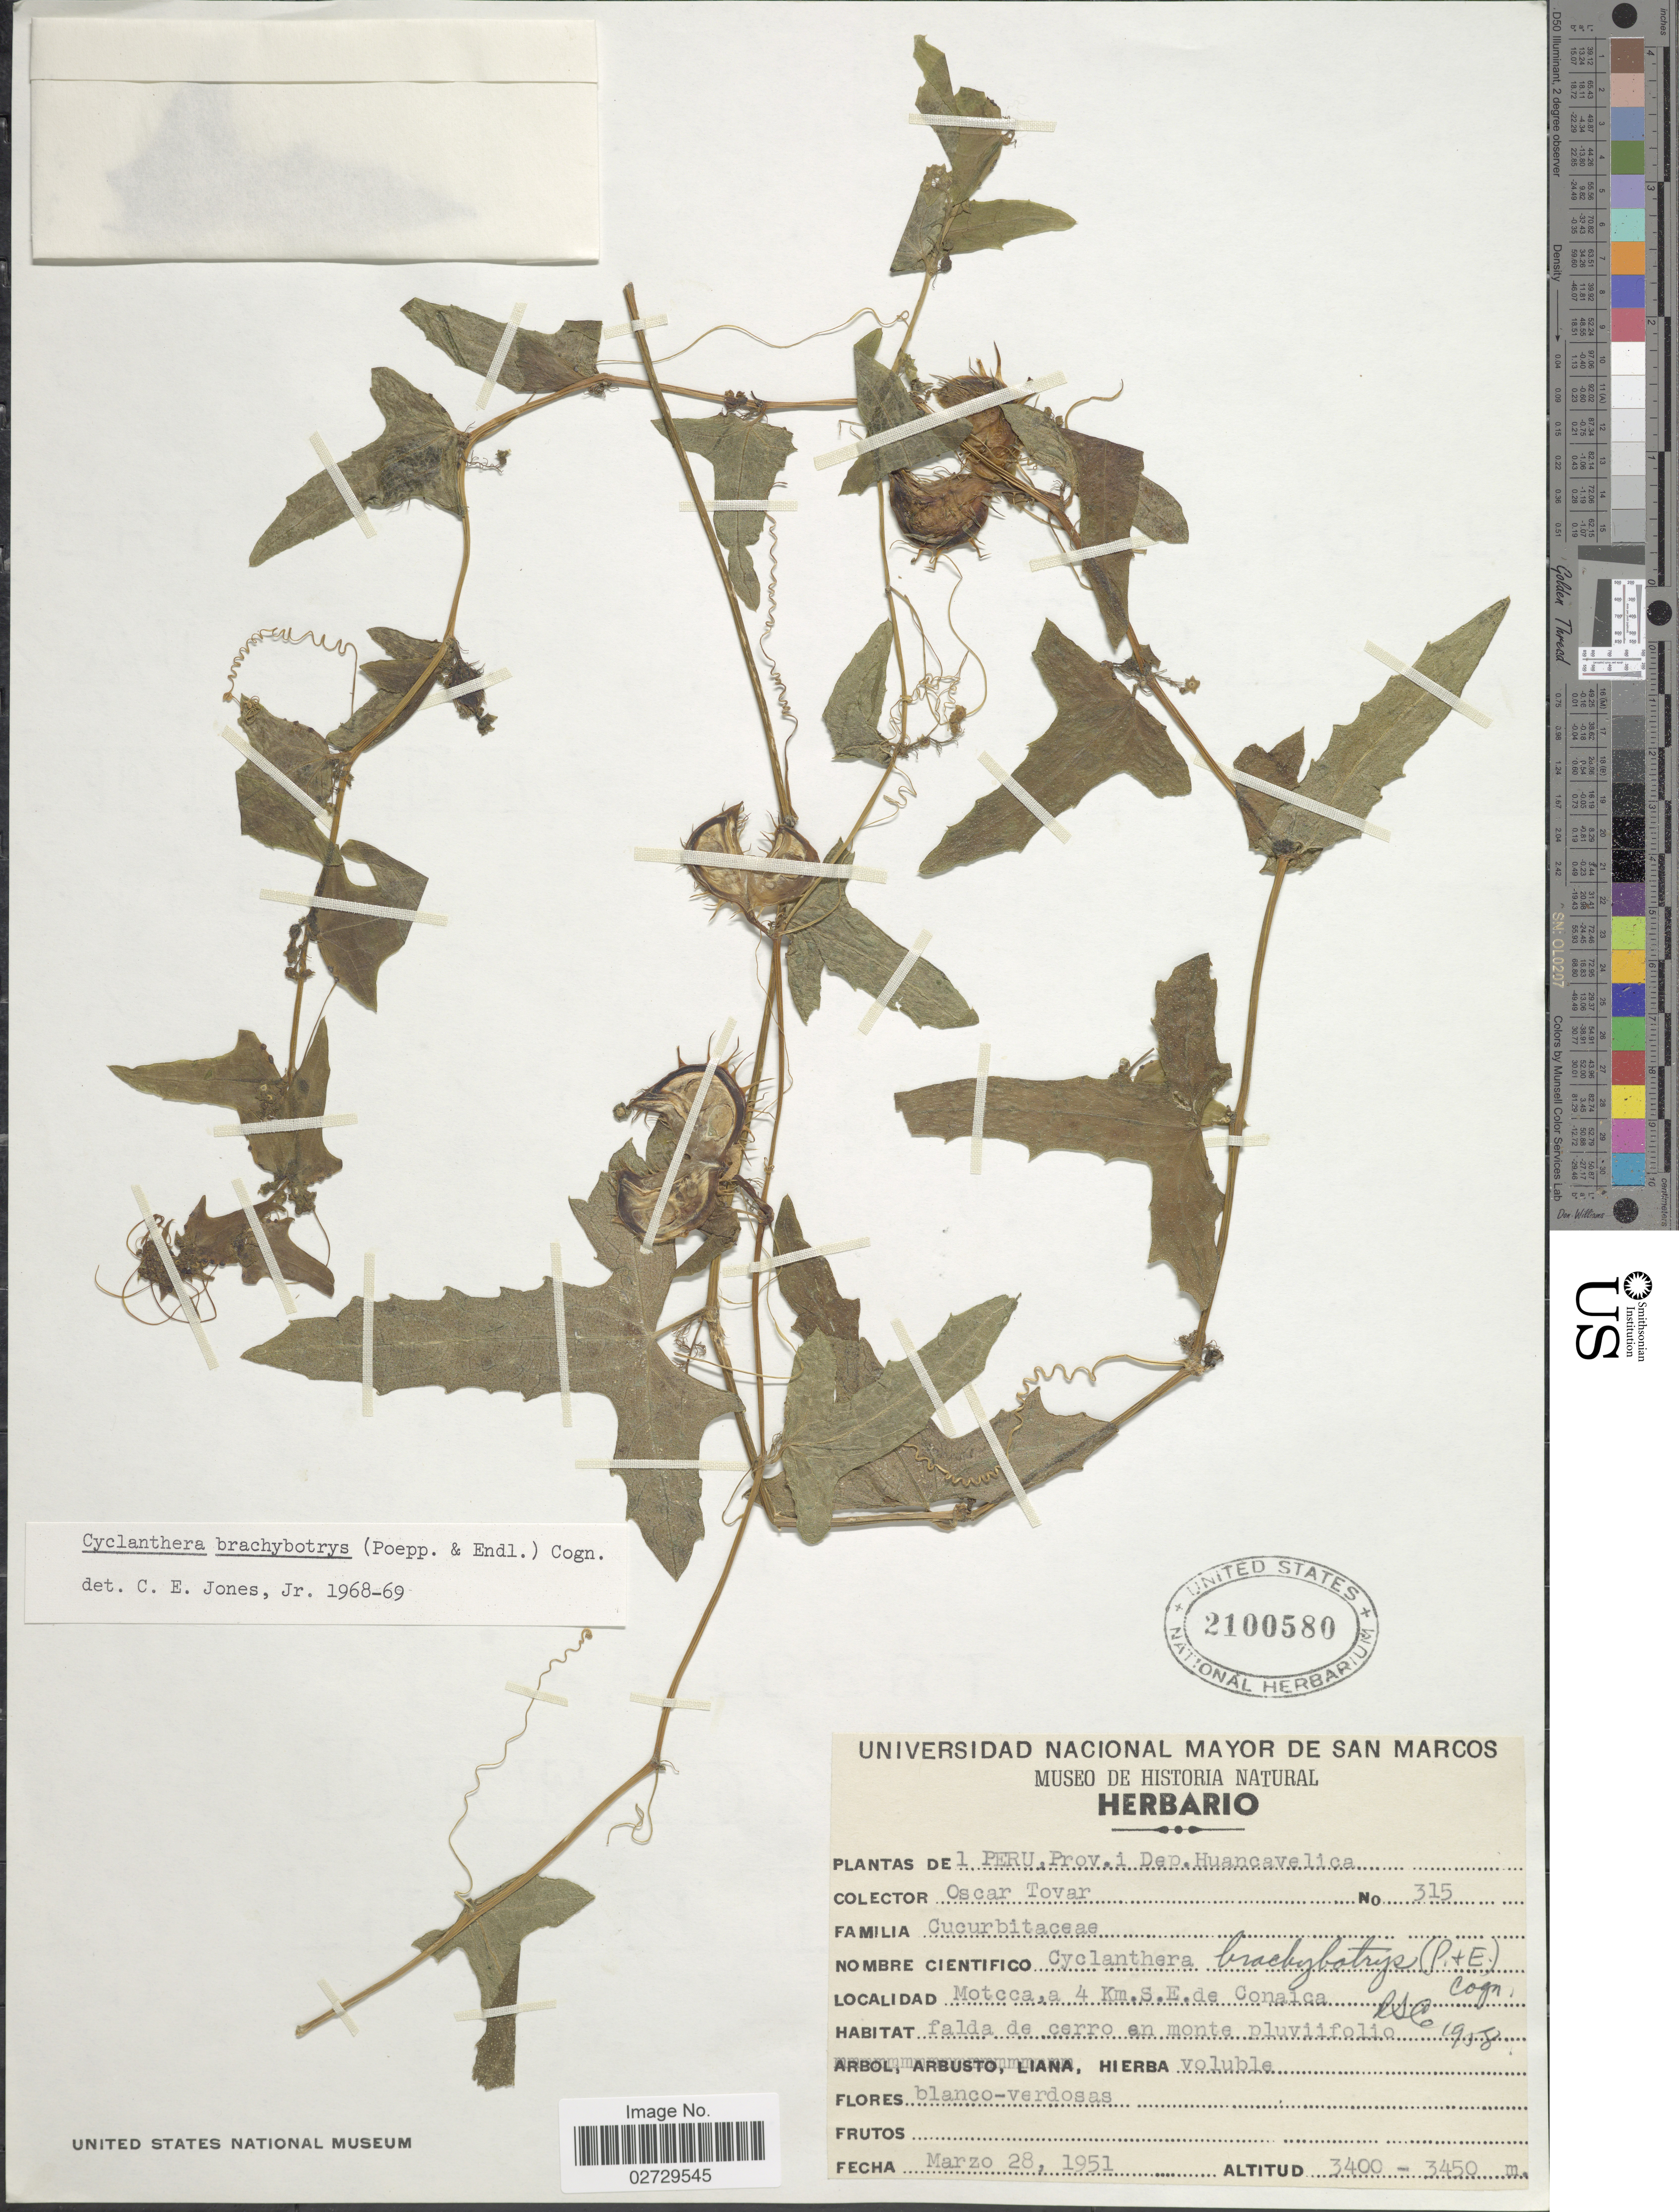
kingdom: Plantae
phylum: Tracheophyta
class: Magnoliopsida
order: Cucurbitales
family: Cucurbitaceae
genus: Cyclanthera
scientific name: Cyclanthera brachybotrys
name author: (Poepp. & Endl.) Cogn.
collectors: Ó. Tovar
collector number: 315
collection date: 1951-03-28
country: Peru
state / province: Huancavelica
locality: Prov. i. Dep. Huancavelica. Motcca, a 4 Km S.E. de Conaica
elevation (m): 3400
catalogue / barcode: US 2100580